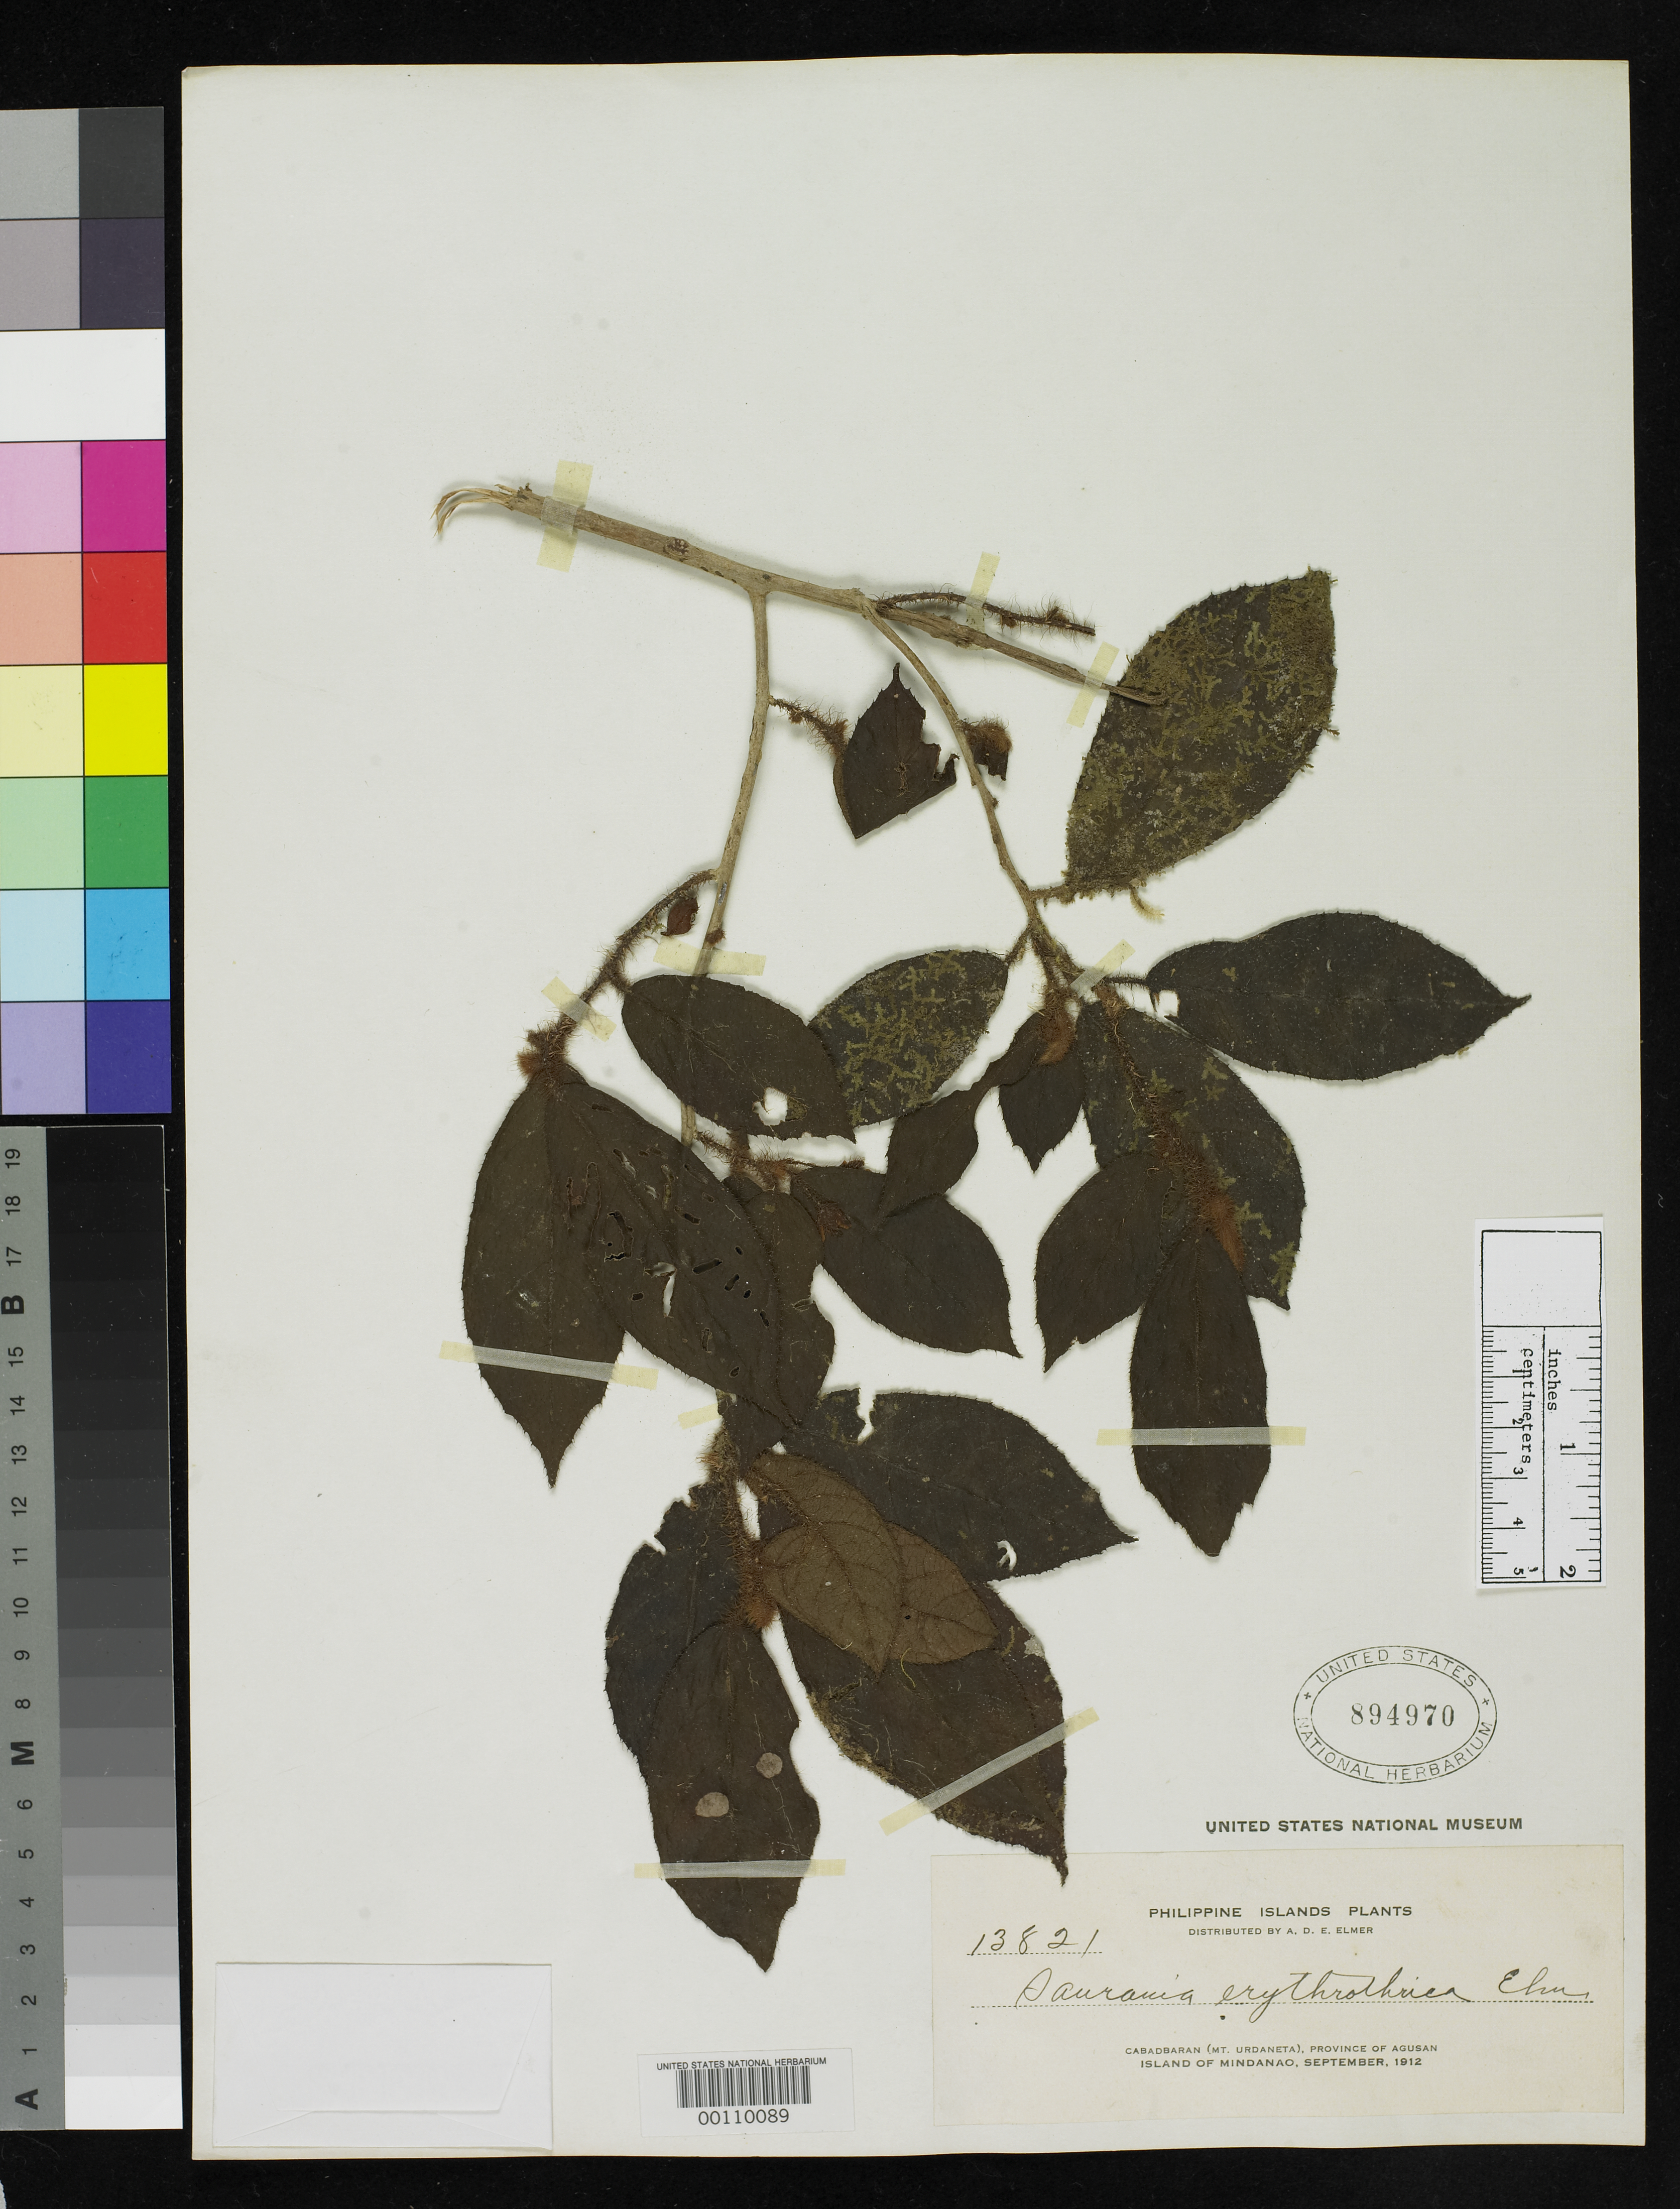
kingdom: Plantae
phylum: Tracheophyta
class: Magnoliopsida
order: Ericales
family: Actinidiaceae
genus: Saurauia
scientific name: Saurauia erythrothrica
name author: Elmer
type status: Isotype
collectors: A. D. E. Elmer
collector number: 13821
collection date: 1912-07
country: Philippines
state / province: Caraga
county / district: Agusan del Norte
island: Mindanao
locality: Cabadbaran (Mt. Urdaneta), province of Agusan, Island of Mindanao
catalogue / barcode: US 894970